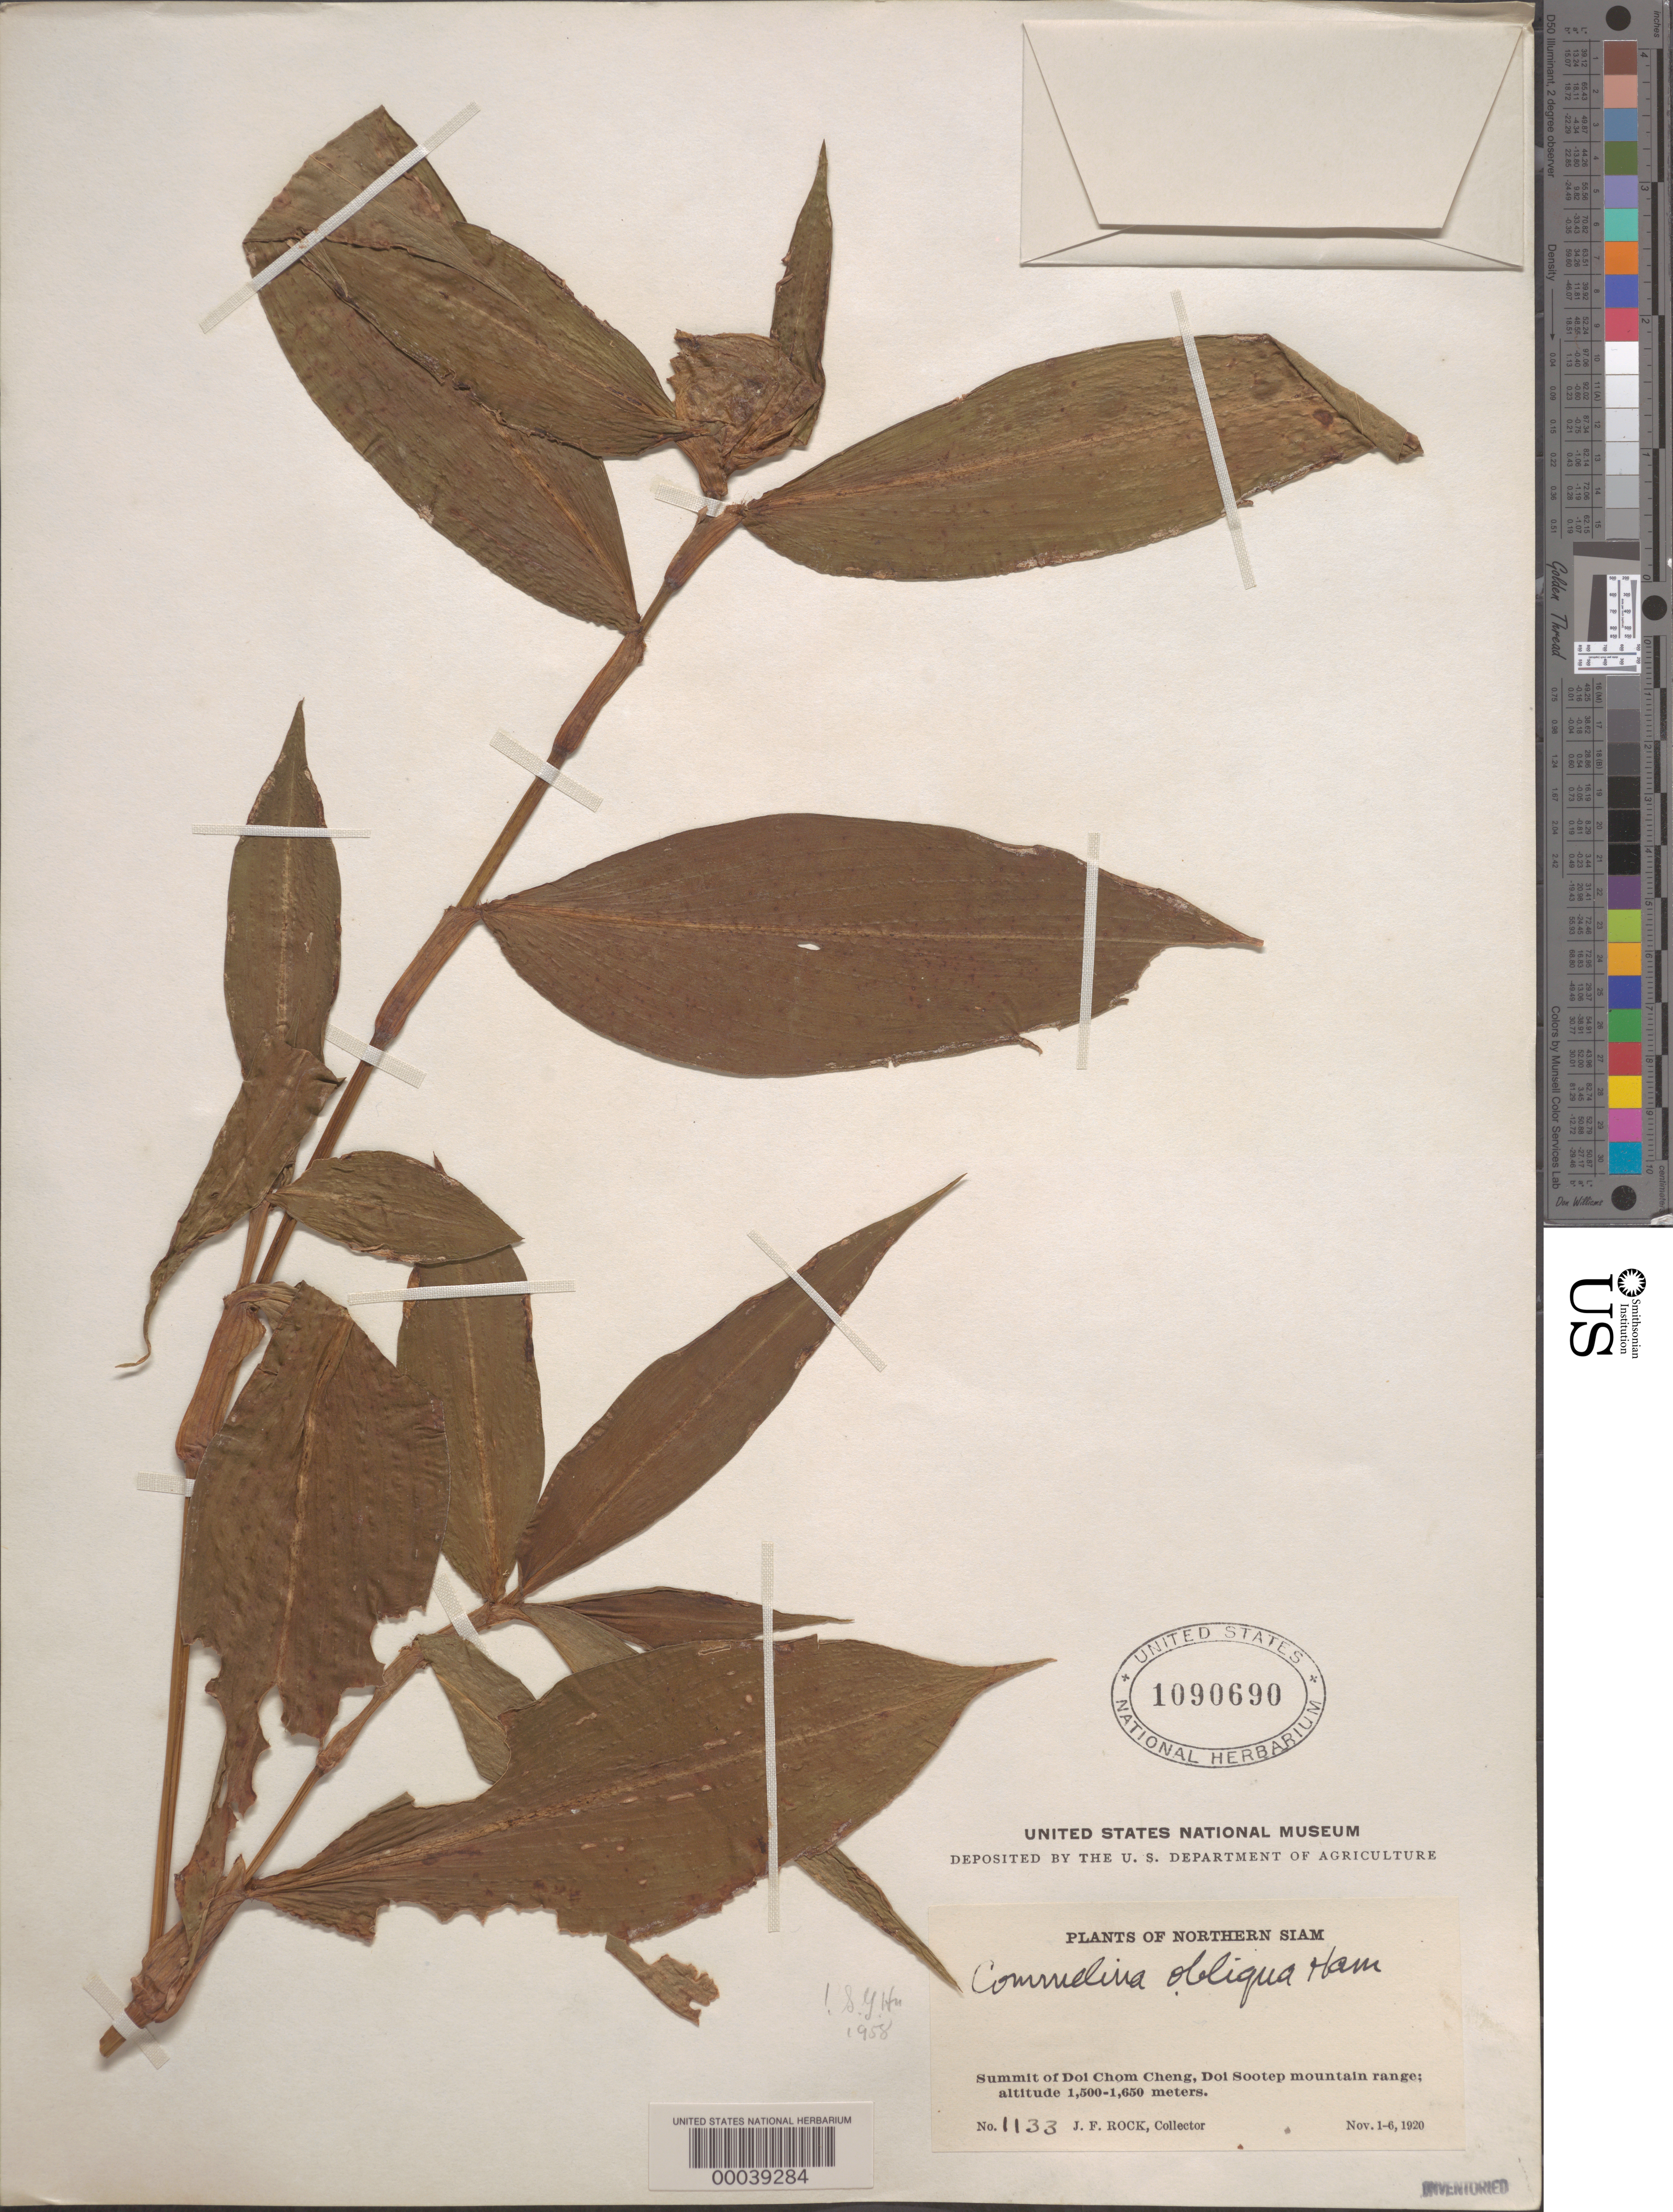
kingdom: Plantae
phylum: Tracheophyta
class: Liliopsida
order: Commelinales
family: Commelinaceae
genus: Commelina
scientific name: Commelina paludosa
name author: Blume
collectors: J. F. Rock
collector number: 1133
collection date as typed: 01 Nov 1920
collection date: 1920-11-01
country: Thailand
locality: Doi chom cheng summit, doi sootep mountain range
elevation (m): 1500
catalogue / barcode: US 1090690